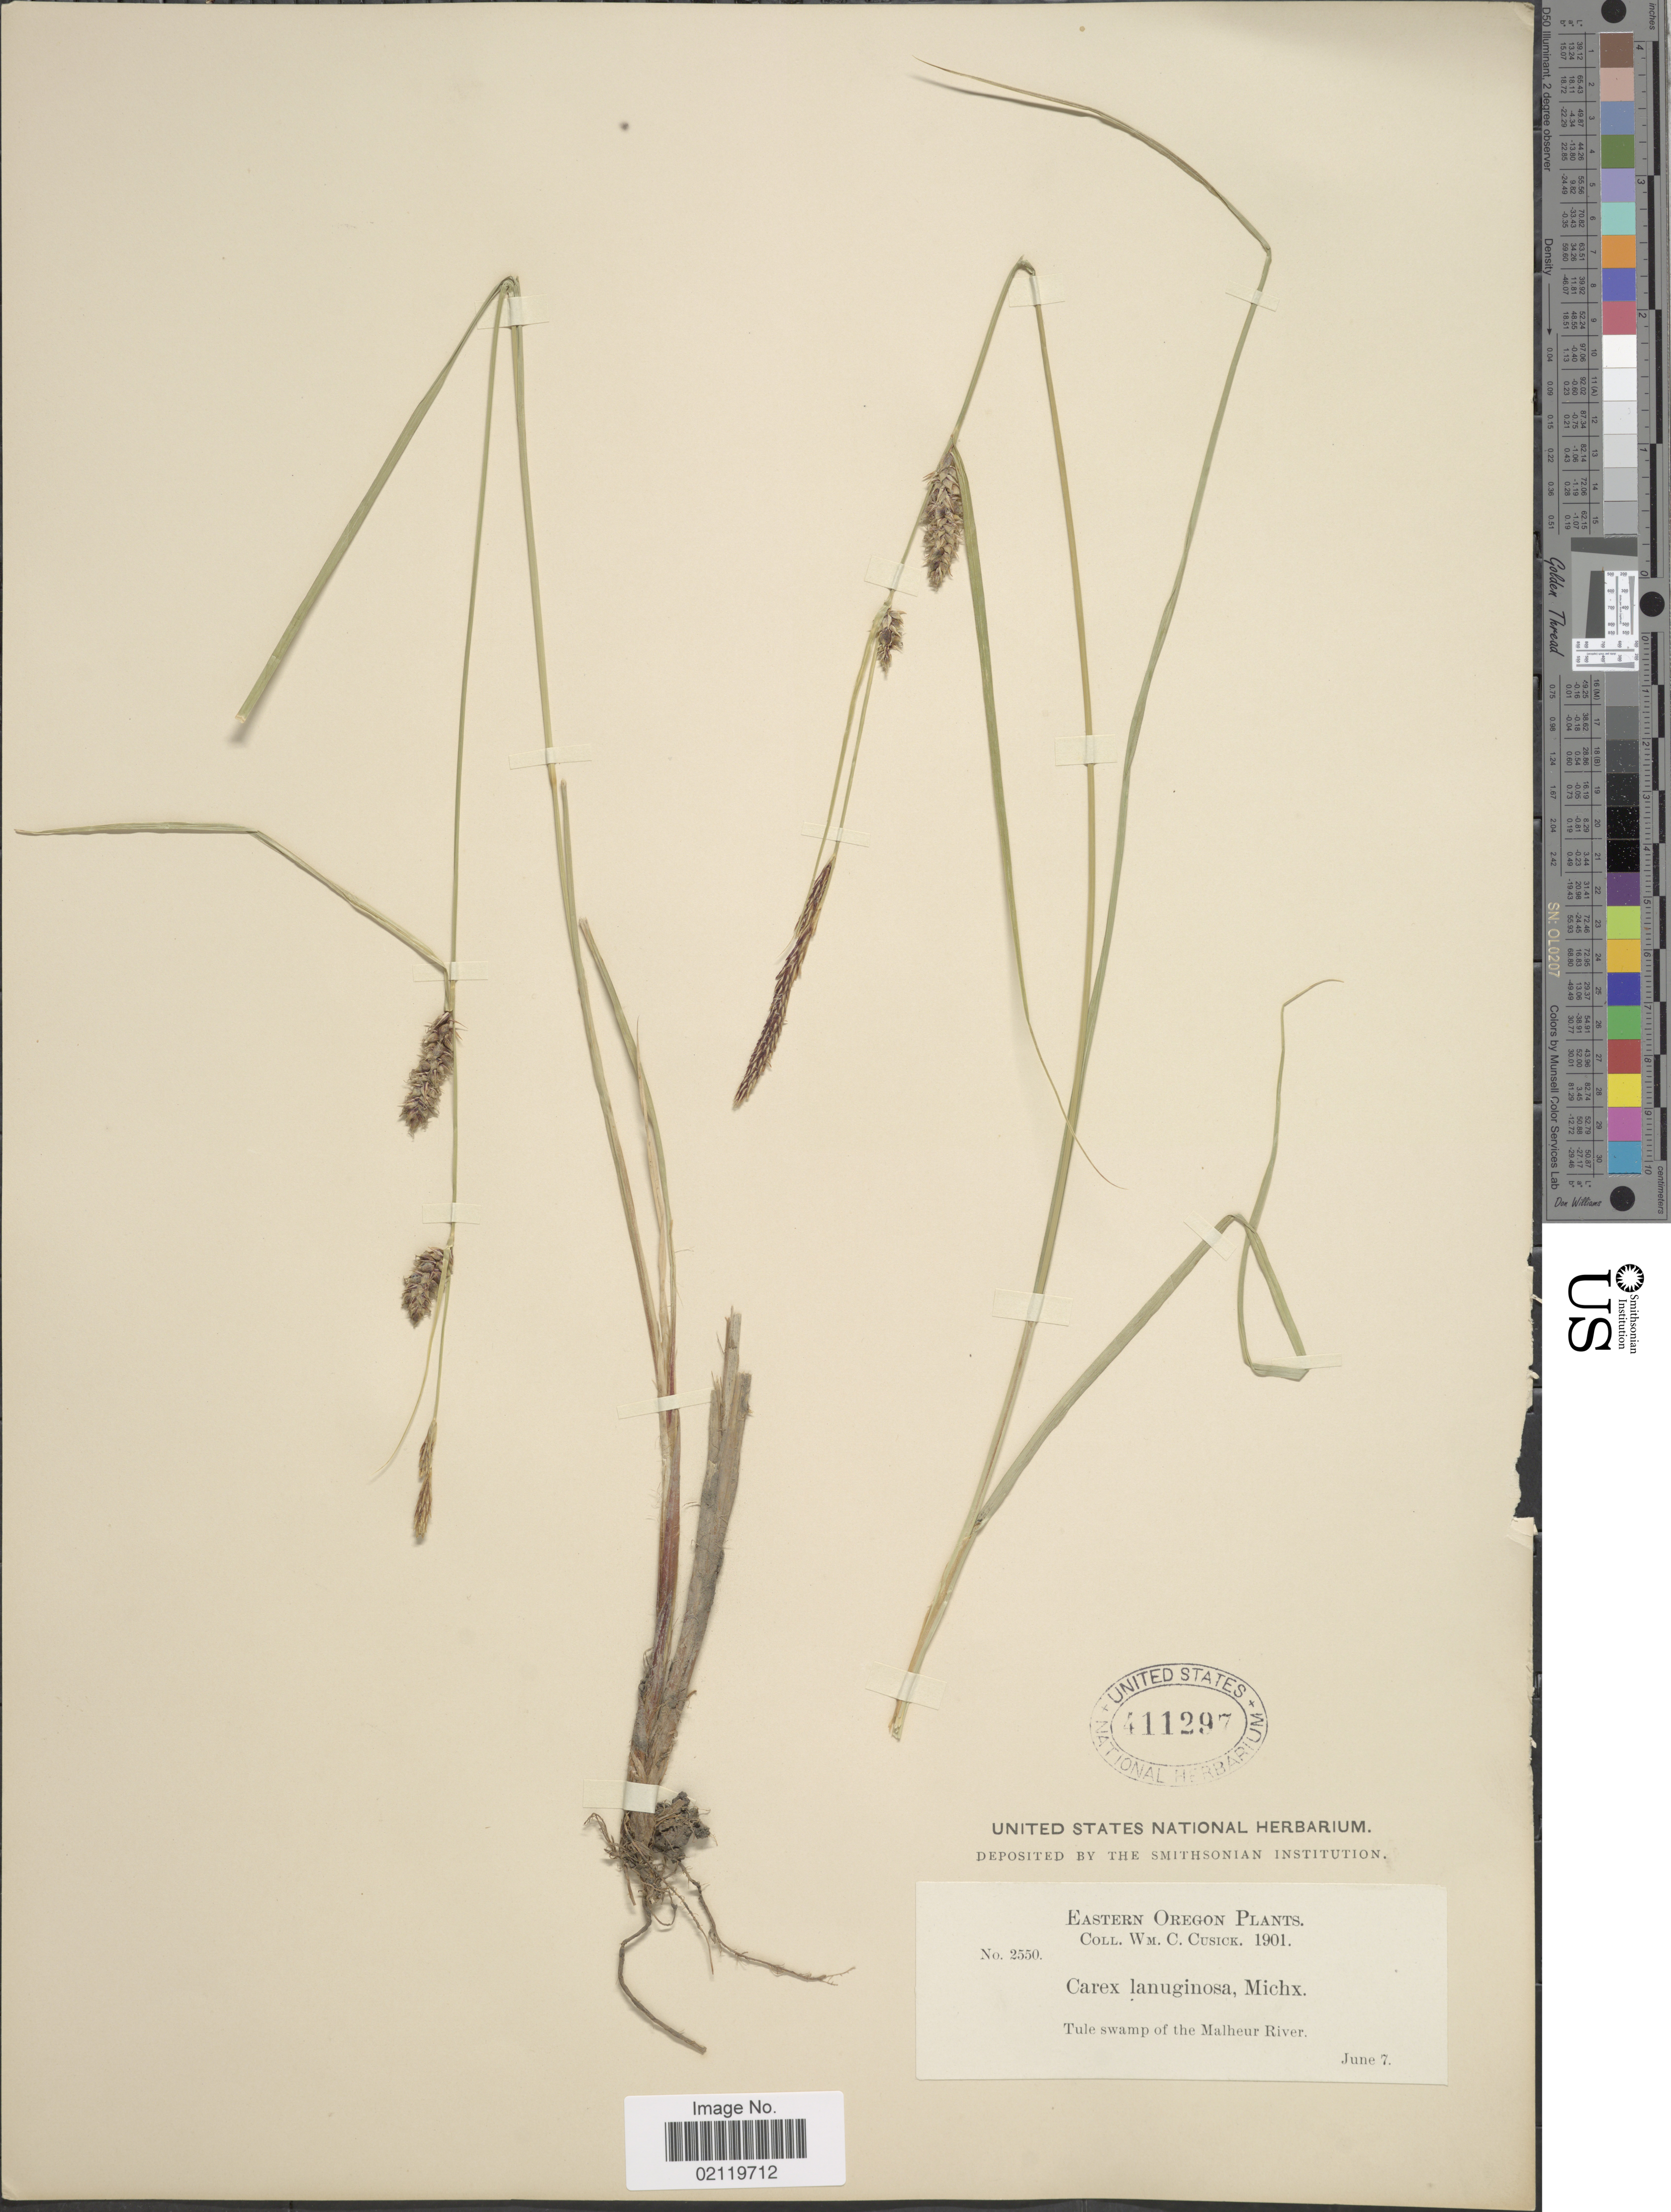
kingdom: Plantae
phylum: Tracheophyta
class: Liliopsida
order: Poales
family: Cyperaceae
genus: Carex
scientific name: Carex pellita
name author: Muhl. ex Willd.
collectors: W. C. Cusick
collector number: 2550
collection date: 1901-06-07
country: United States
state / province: Oregon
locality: Eastern Oregon. Tule swamp of the Malheur River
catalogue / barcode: US 411297